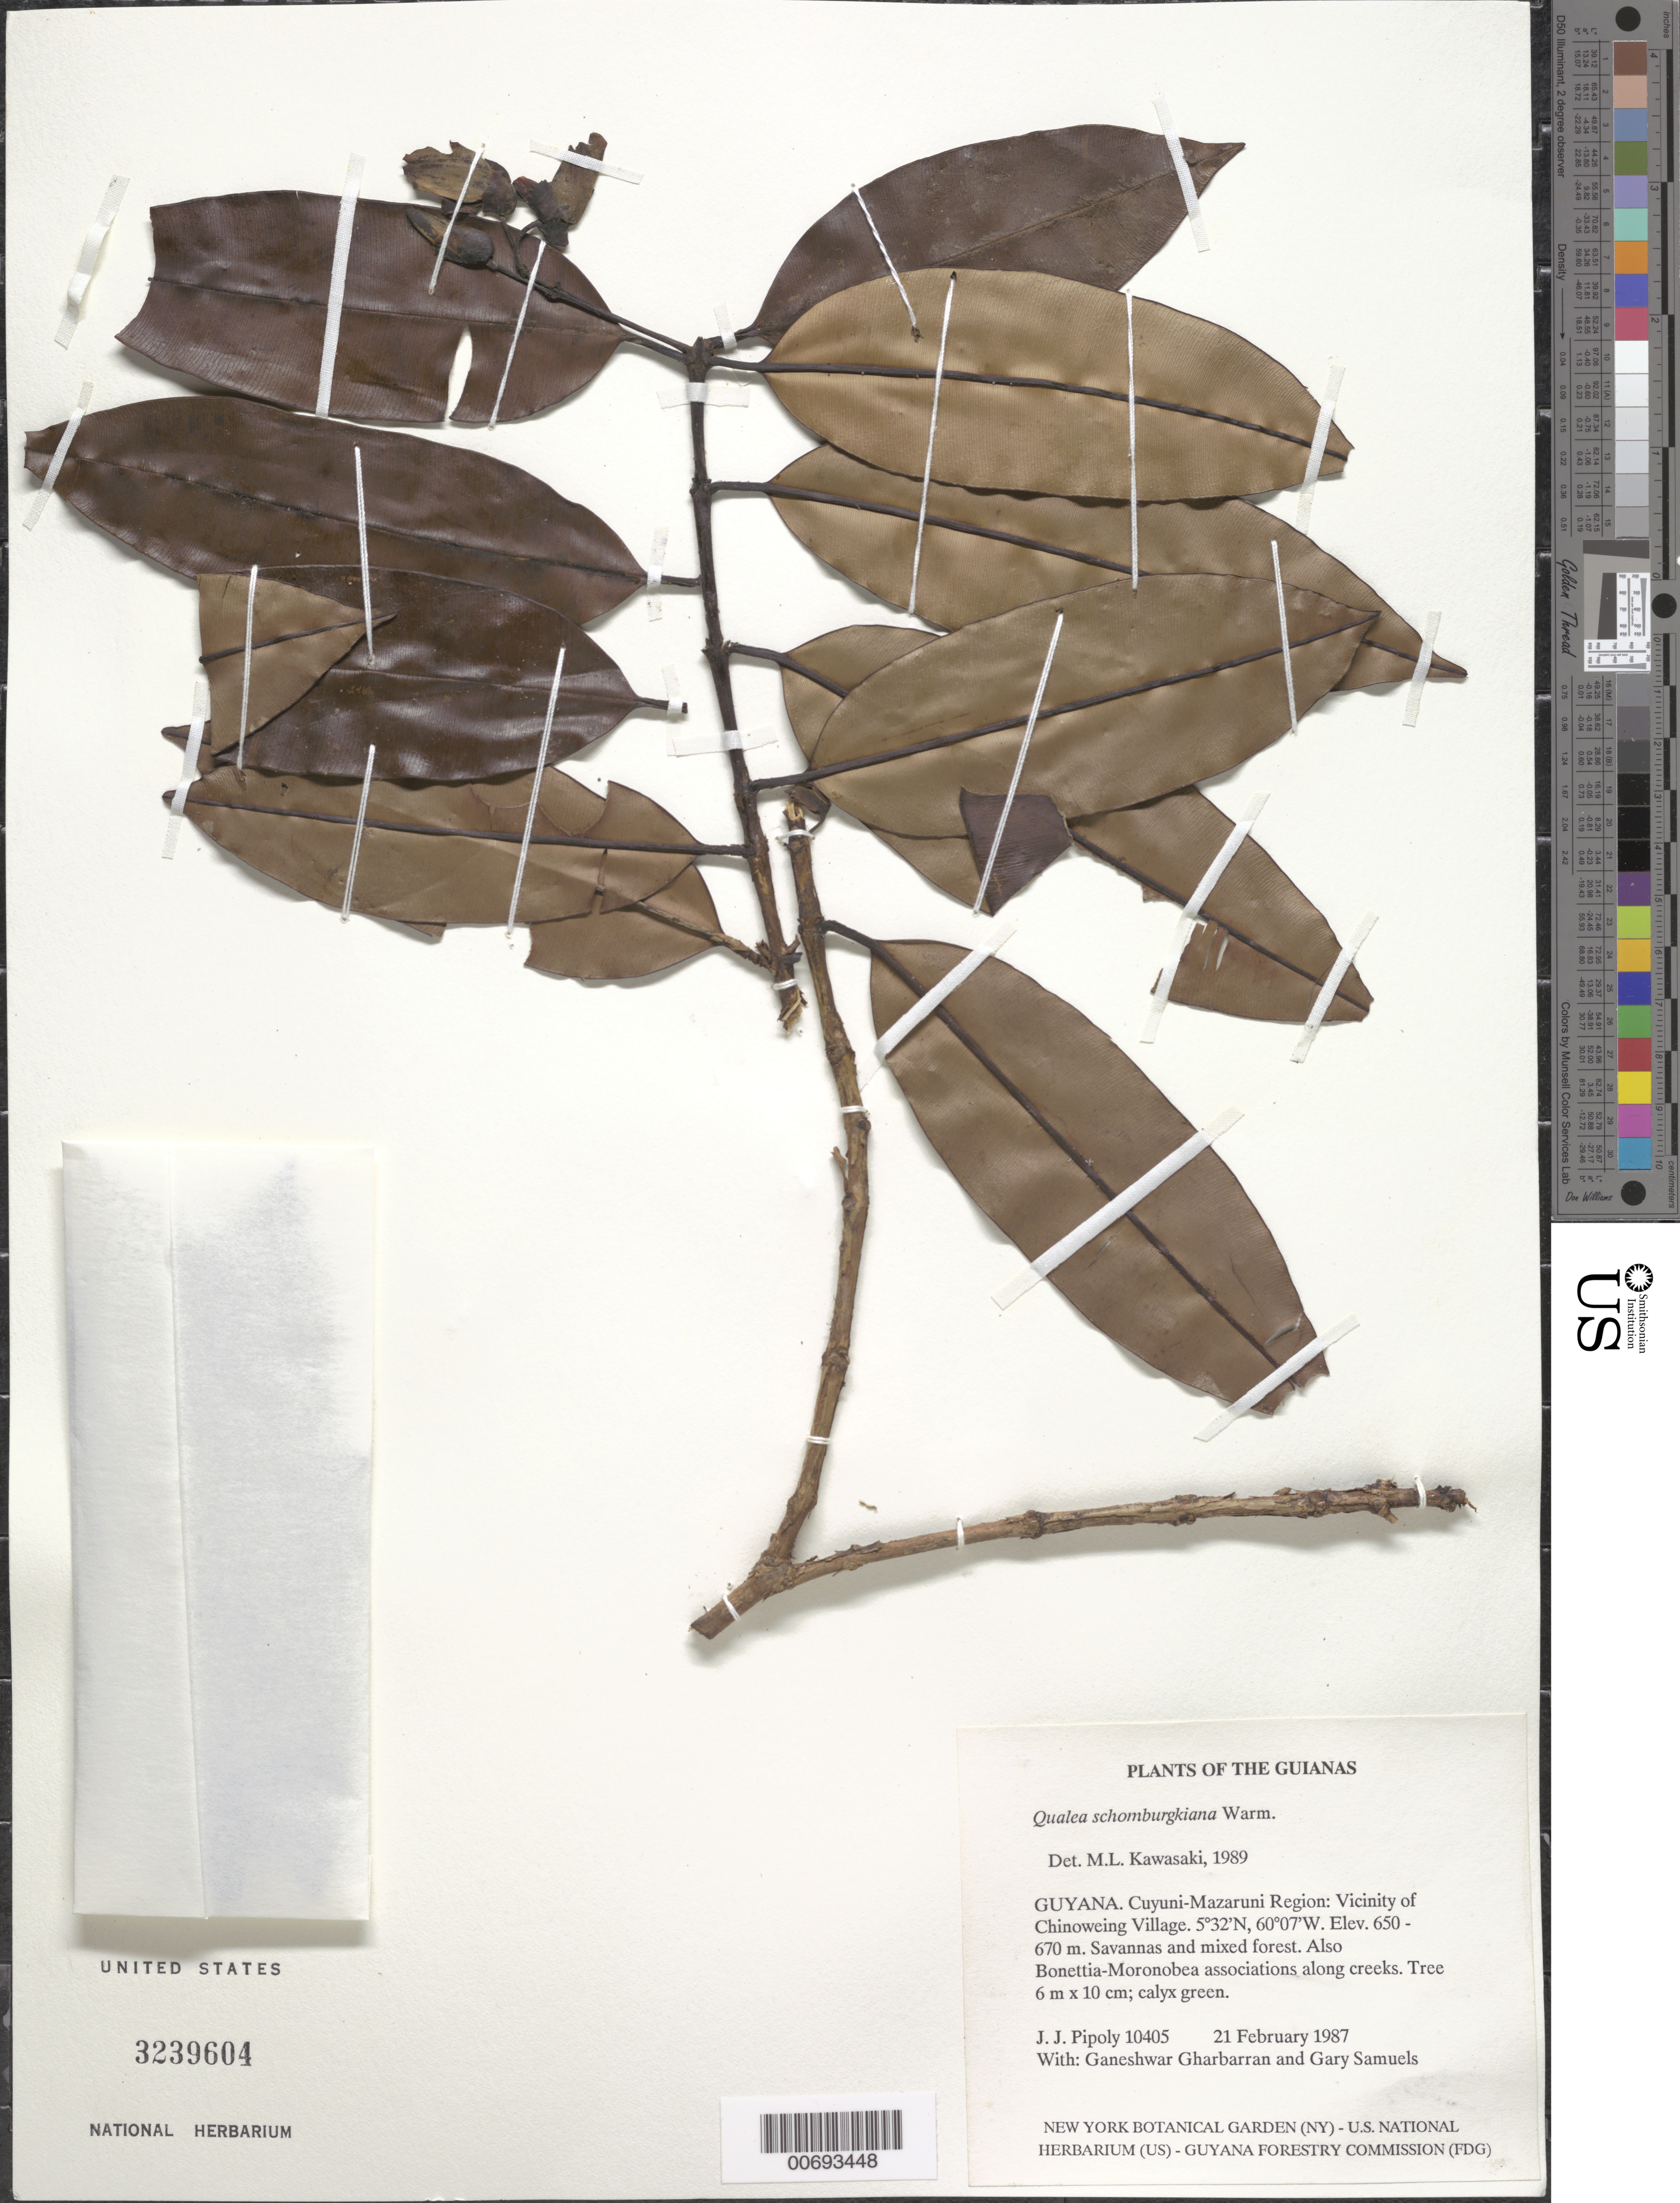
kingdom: Plantae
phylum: Tracheophyta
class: Magnoliopsida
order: Myrtales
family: Vochysiaceae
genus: Qualea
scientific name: Qualea schomburgkiana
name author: Warm.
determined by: Kawasaki, María L.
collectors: J. J. Pipoly, G. Gharbarran & G. Samuels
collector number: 10405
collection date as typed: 21 February 1987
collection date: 1987-02-21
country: Guyana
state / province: Cuyuni-Mazaruni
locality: Vicinity of Chinoweing Village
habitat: Savannas and mixed forest. Also Bonnetia-Moronobea associations along creeks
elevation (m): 650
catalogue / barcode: US 3239604